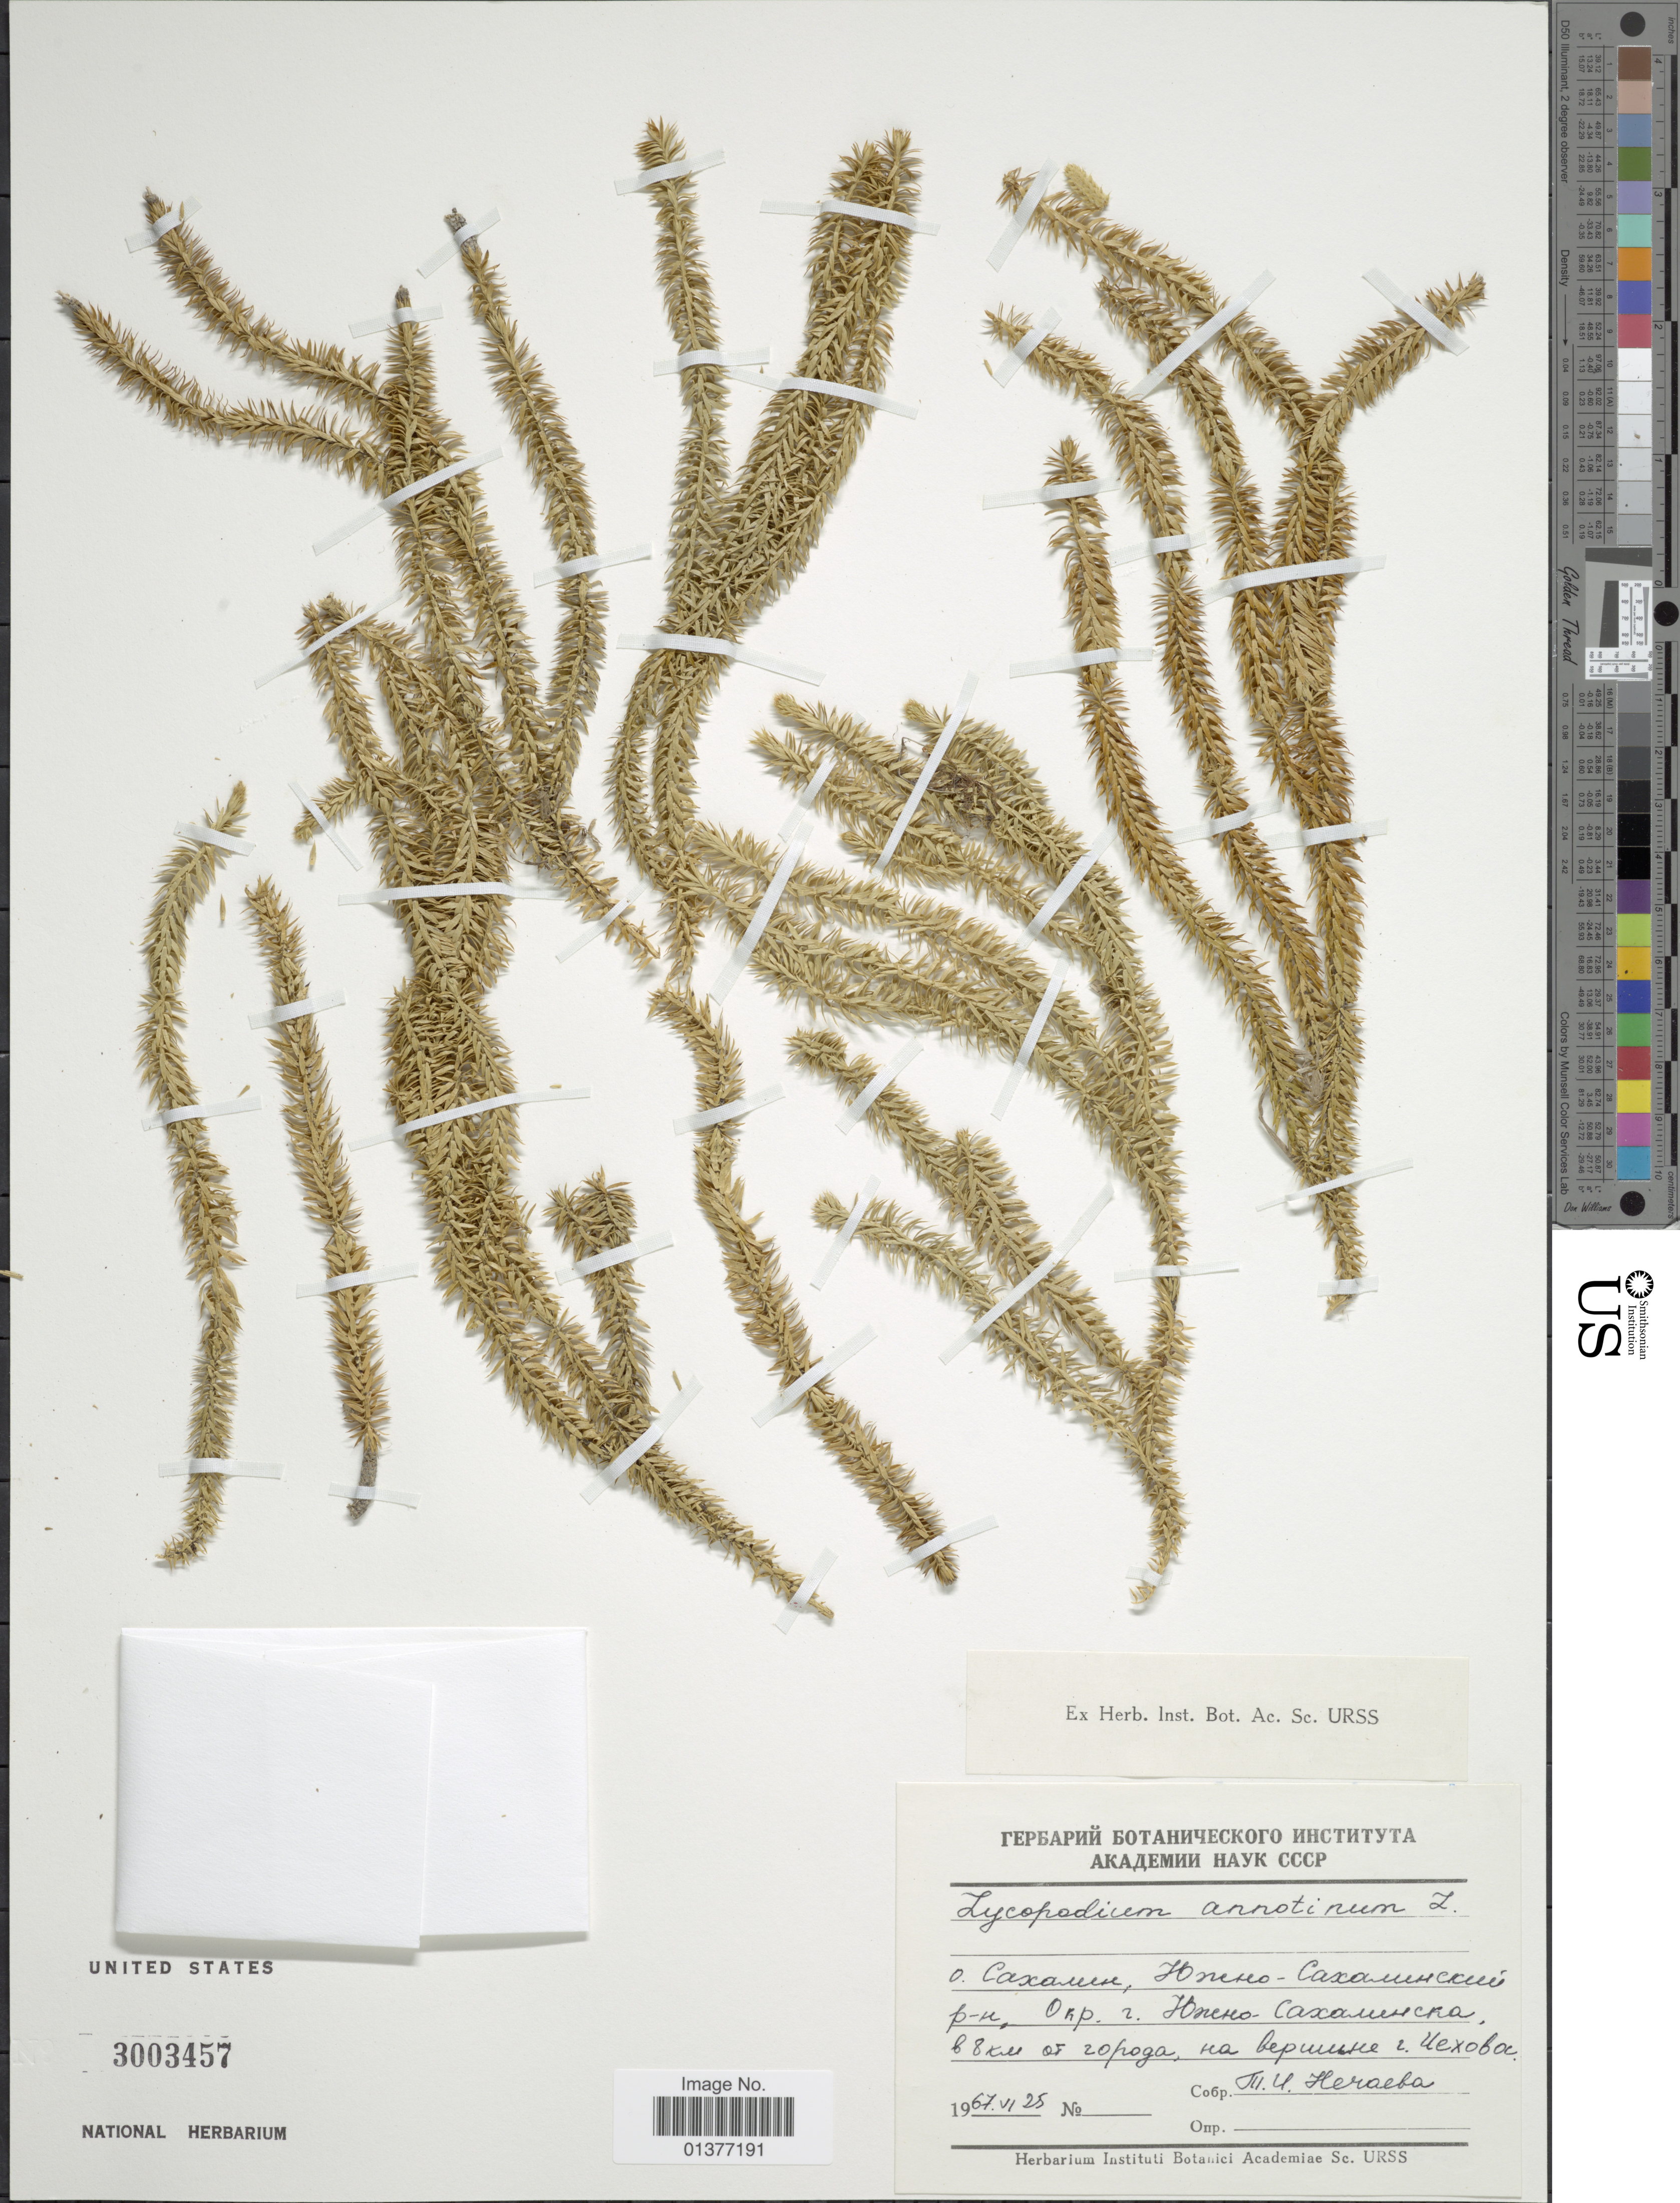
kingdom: Plantae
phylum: Tracheophyta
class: Lycopodiopsida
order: Lycopodiales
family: Lycopodiaceae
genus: Spinulum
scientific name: Spinulum annotinum subsp. annotinum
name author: (L.) A. Haines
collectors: T. Nechaeva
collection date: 1967-06-25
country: Russian Federation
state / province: Sakhalin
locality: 8 km from Uzhno-Sakhalinsk, top of Mt. Chekhova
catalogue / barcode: US 3003457